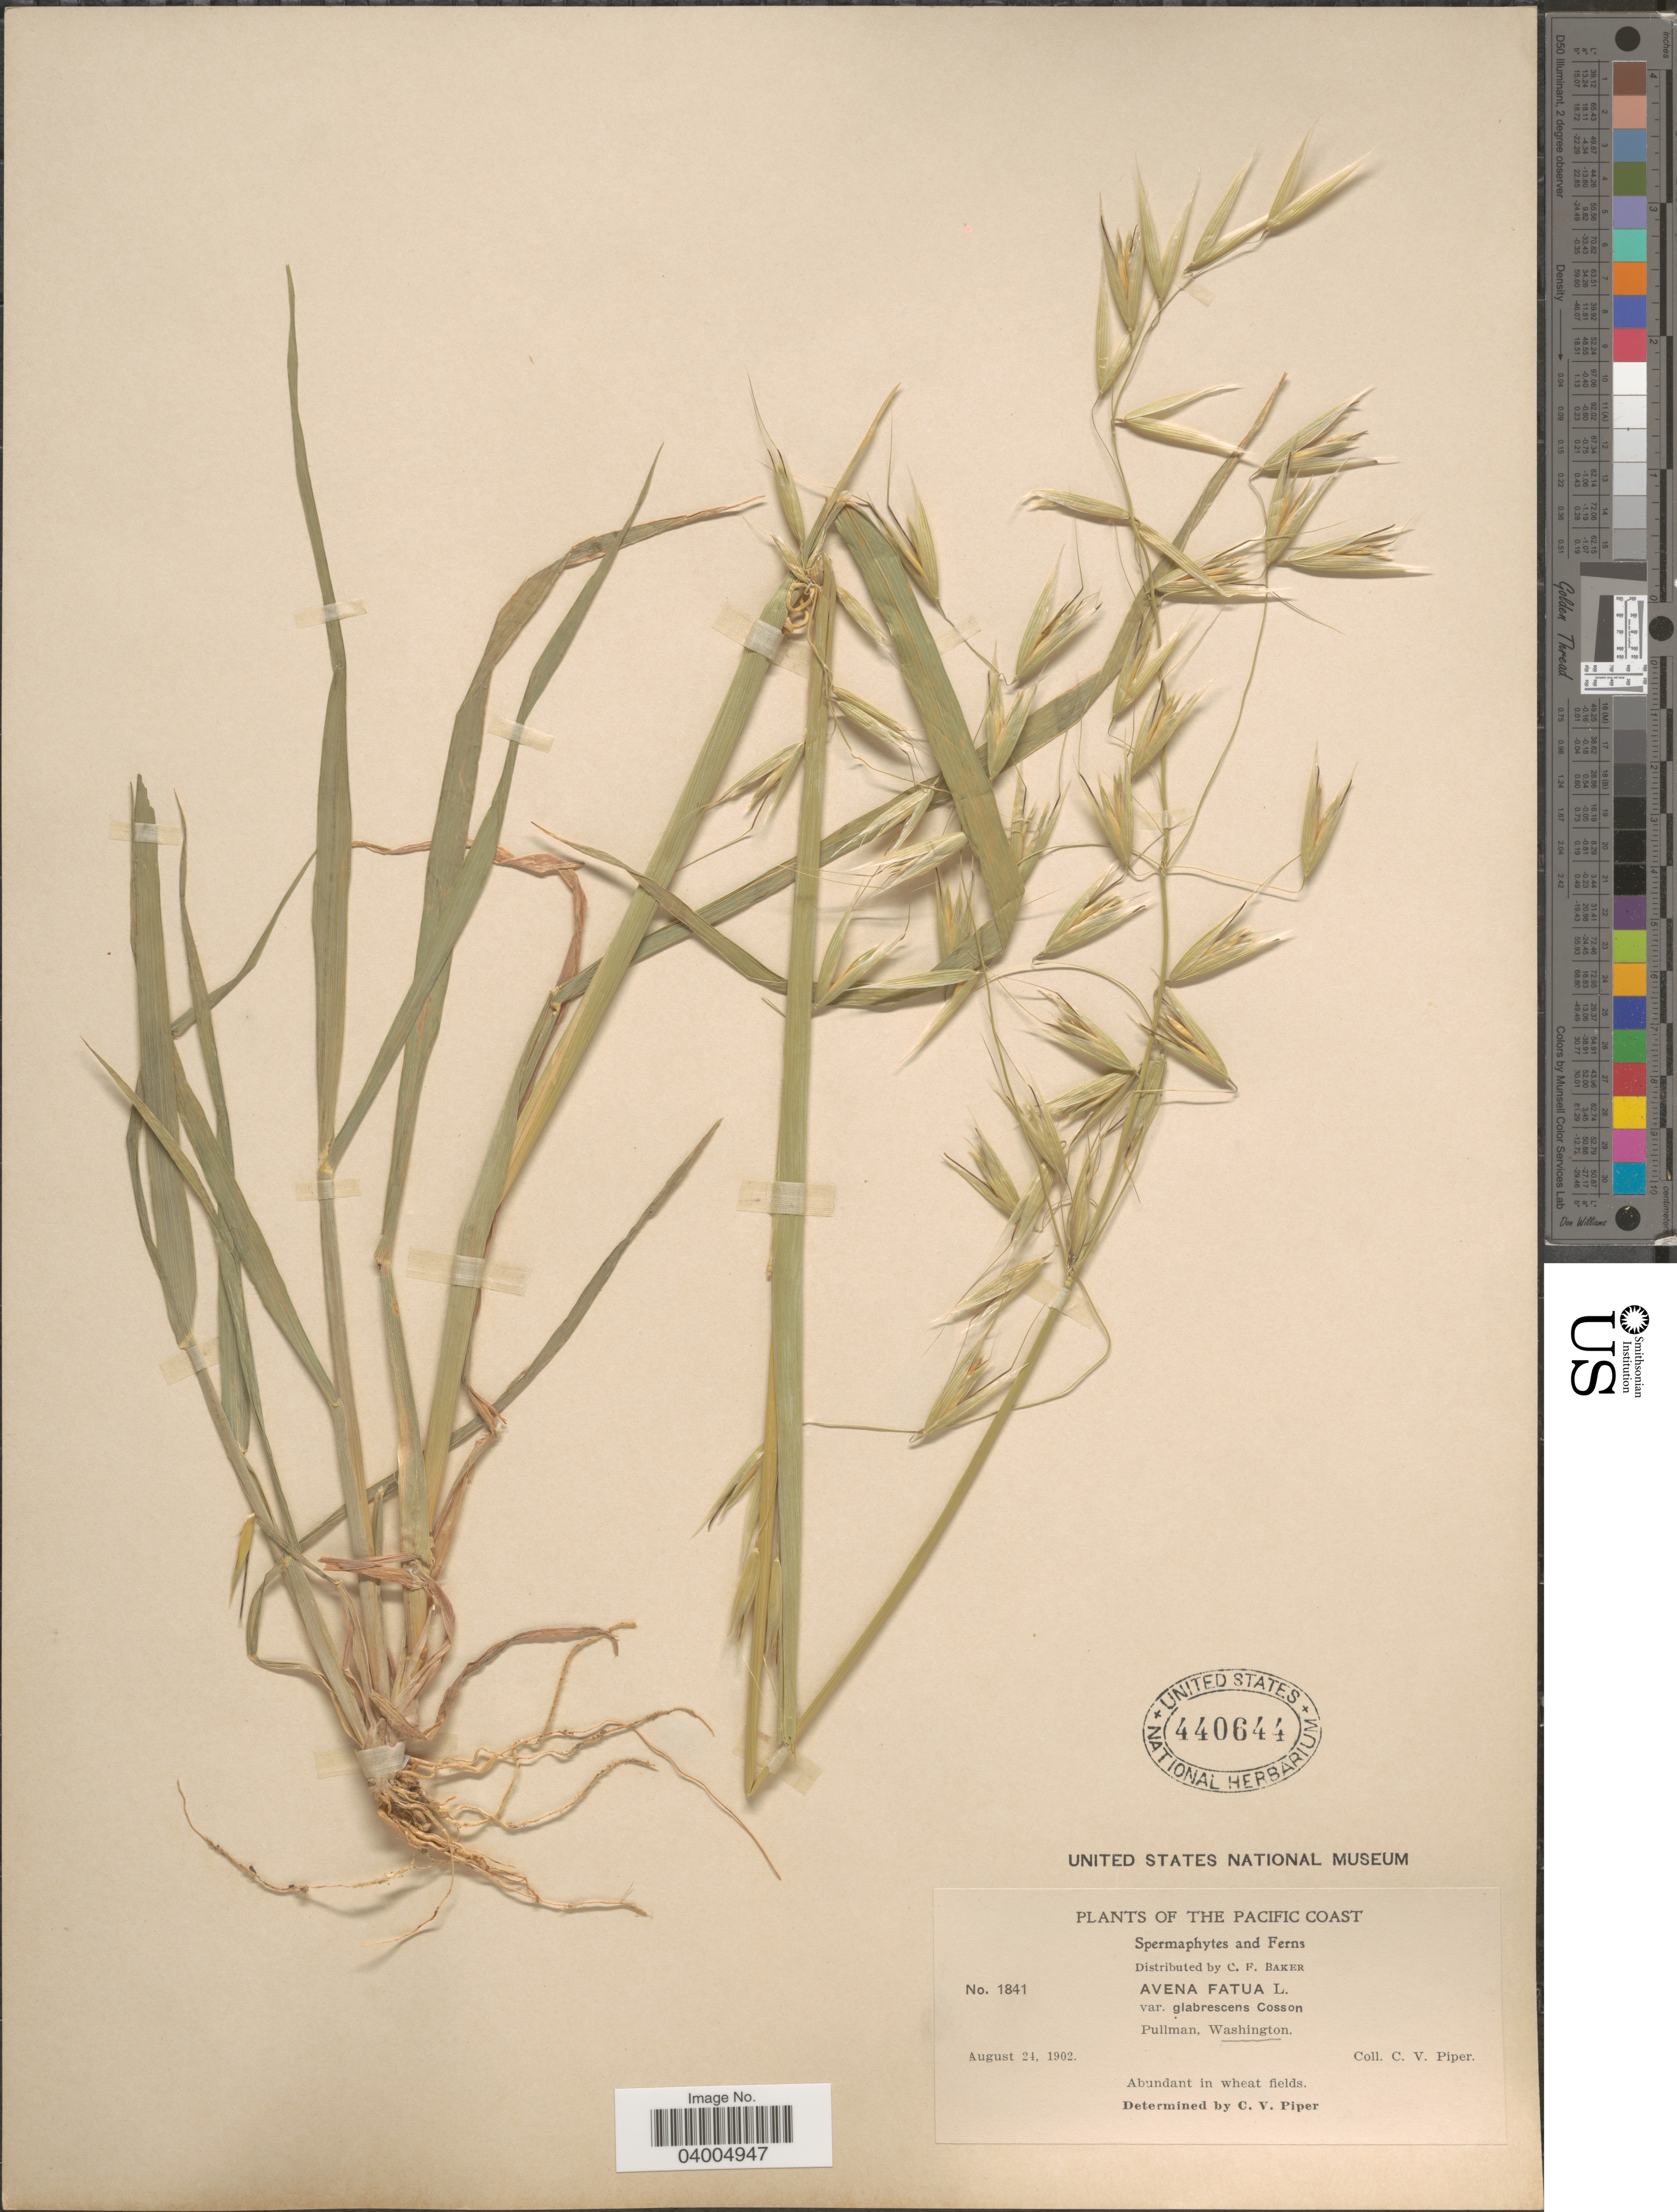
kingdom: Plantae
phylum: Tracheophyta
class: Liliopsida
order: Poales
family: Poaceae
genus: Avena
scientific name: Avena fatua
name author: L.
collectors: C. V. Piper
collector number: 1841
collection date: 1902-08-24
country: United States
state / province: Washington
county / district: Whitman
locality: The Pacific Coast. Pullman.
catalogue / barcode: US 440644